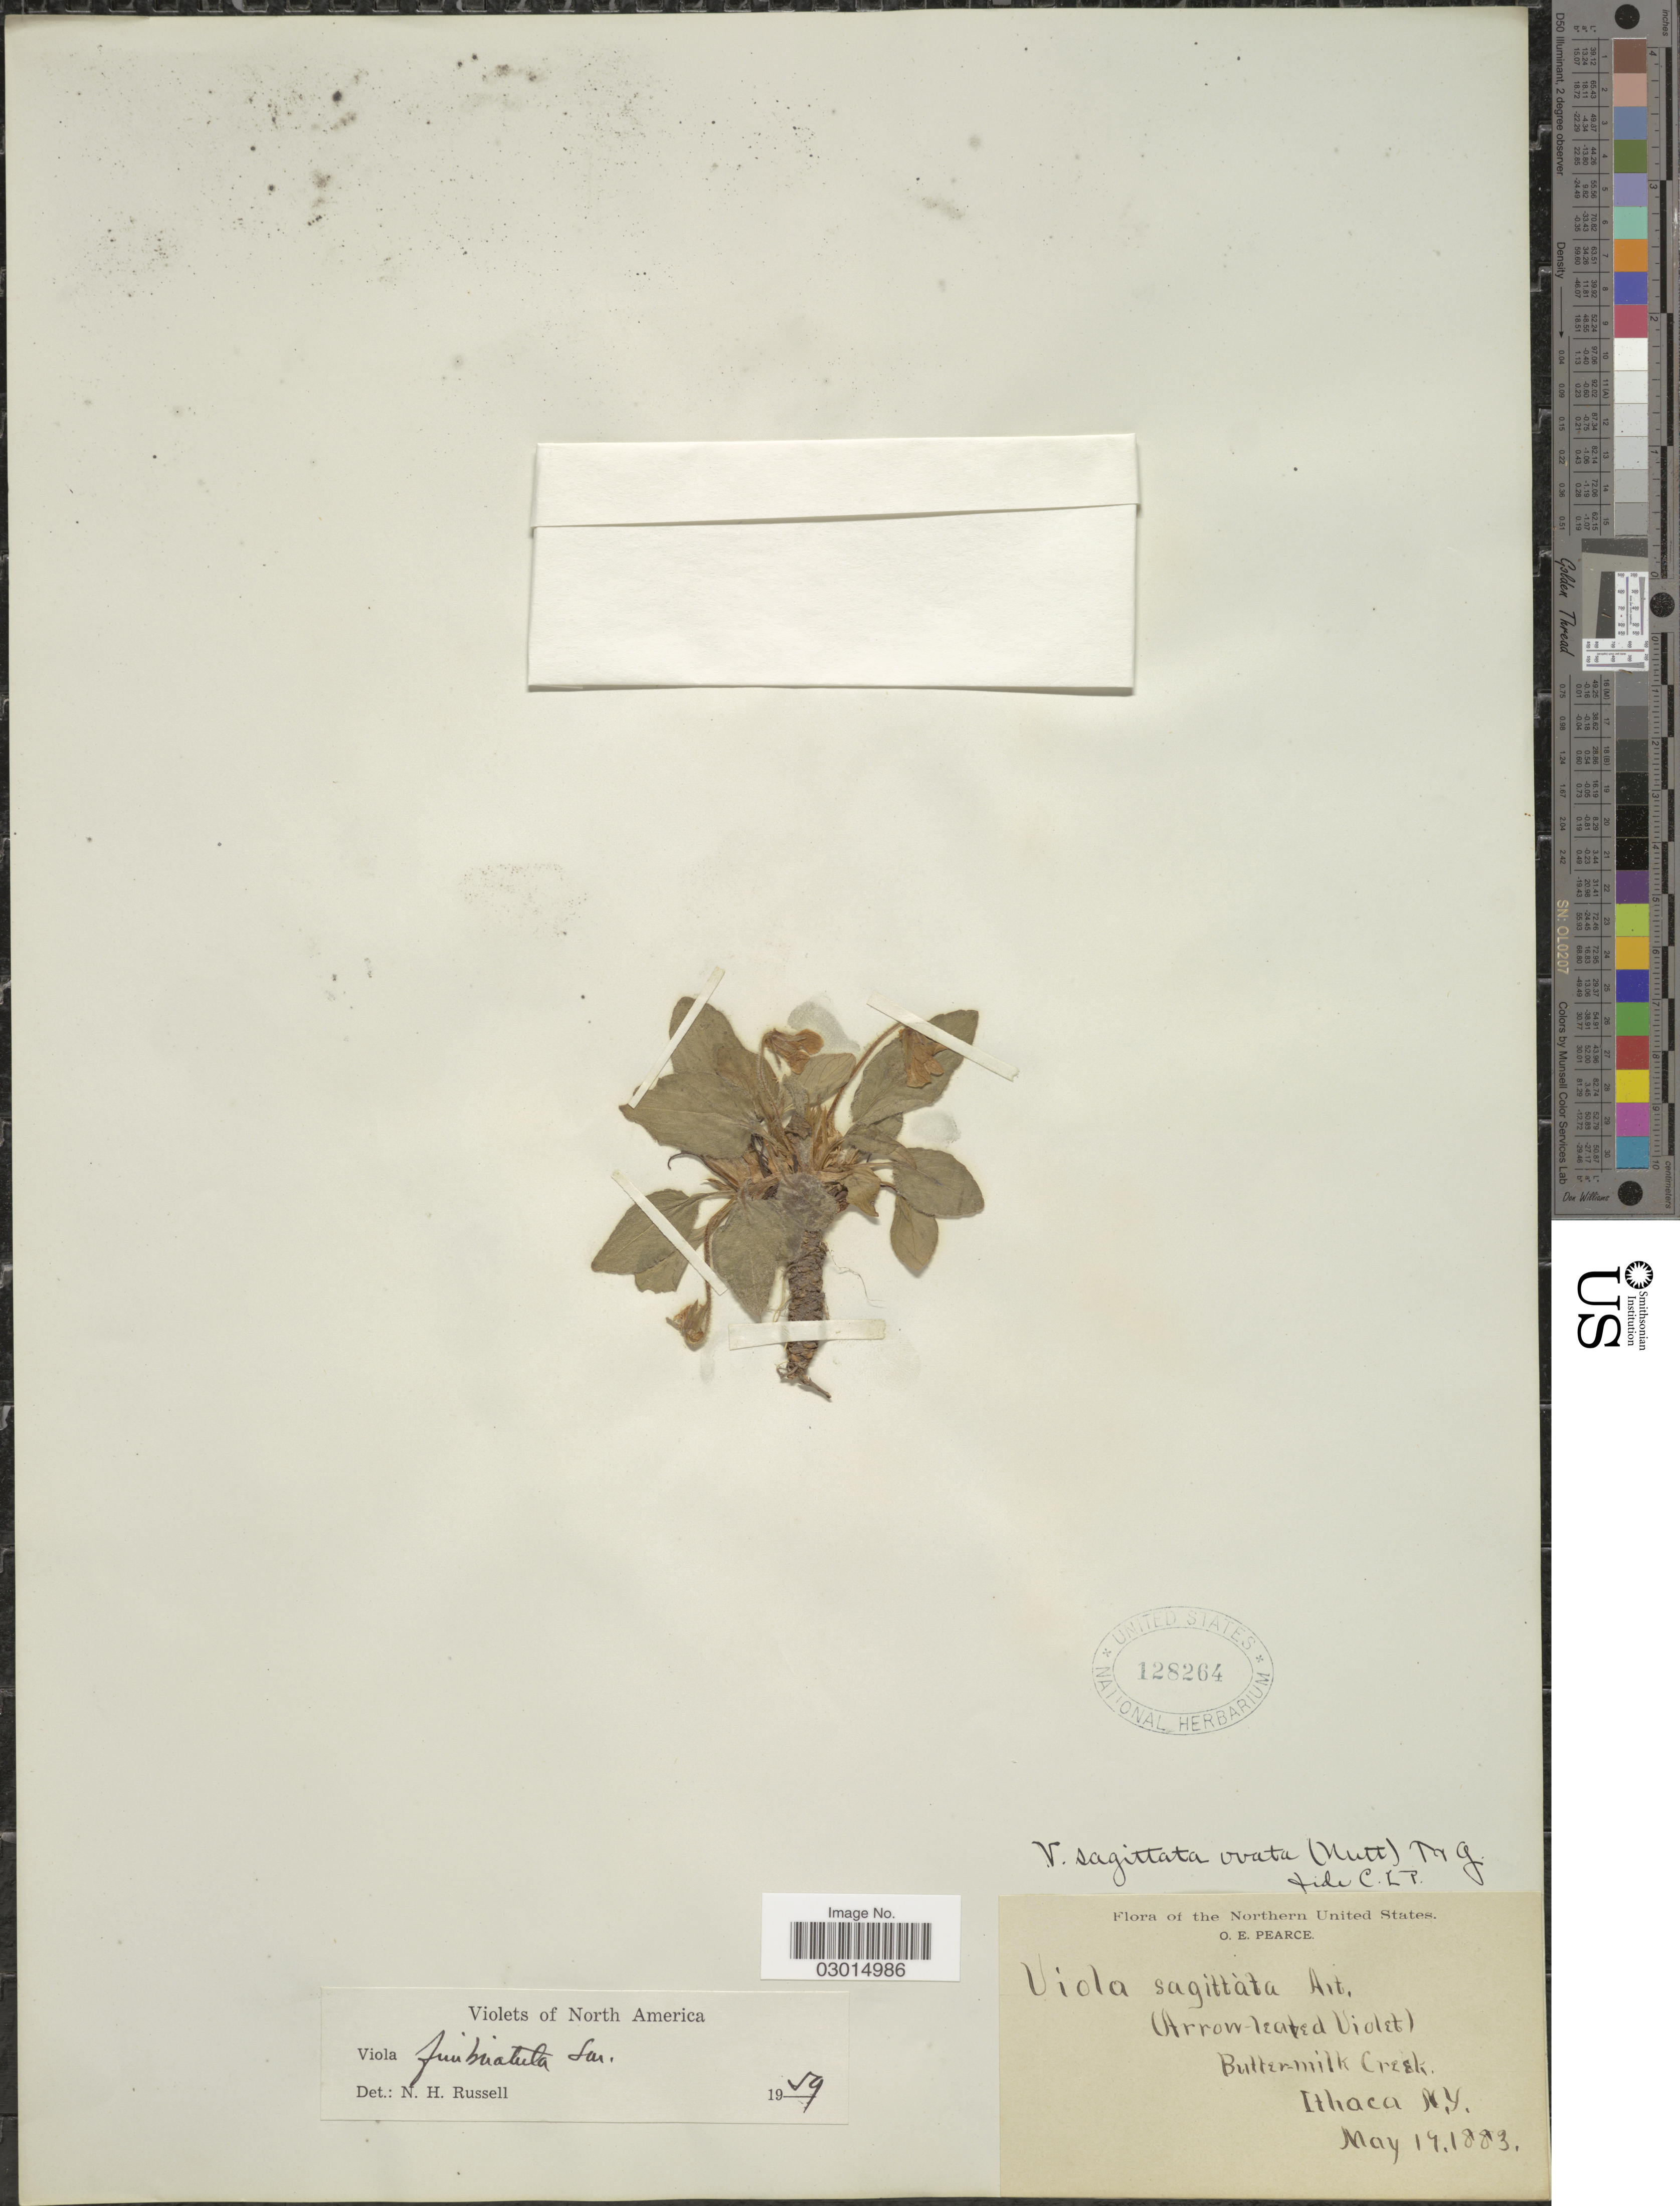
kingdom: Plantae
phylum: Tracheophyta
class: Magnoliopsida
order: Malpighiales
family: Violaceae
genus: Viola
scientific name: Viola fimbriatula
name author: Small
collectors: O. E. Pearce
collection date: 1883-05-19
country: United States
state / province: New York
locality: Butter-milk Creek. Ithaca NY.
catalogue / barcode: US 128264